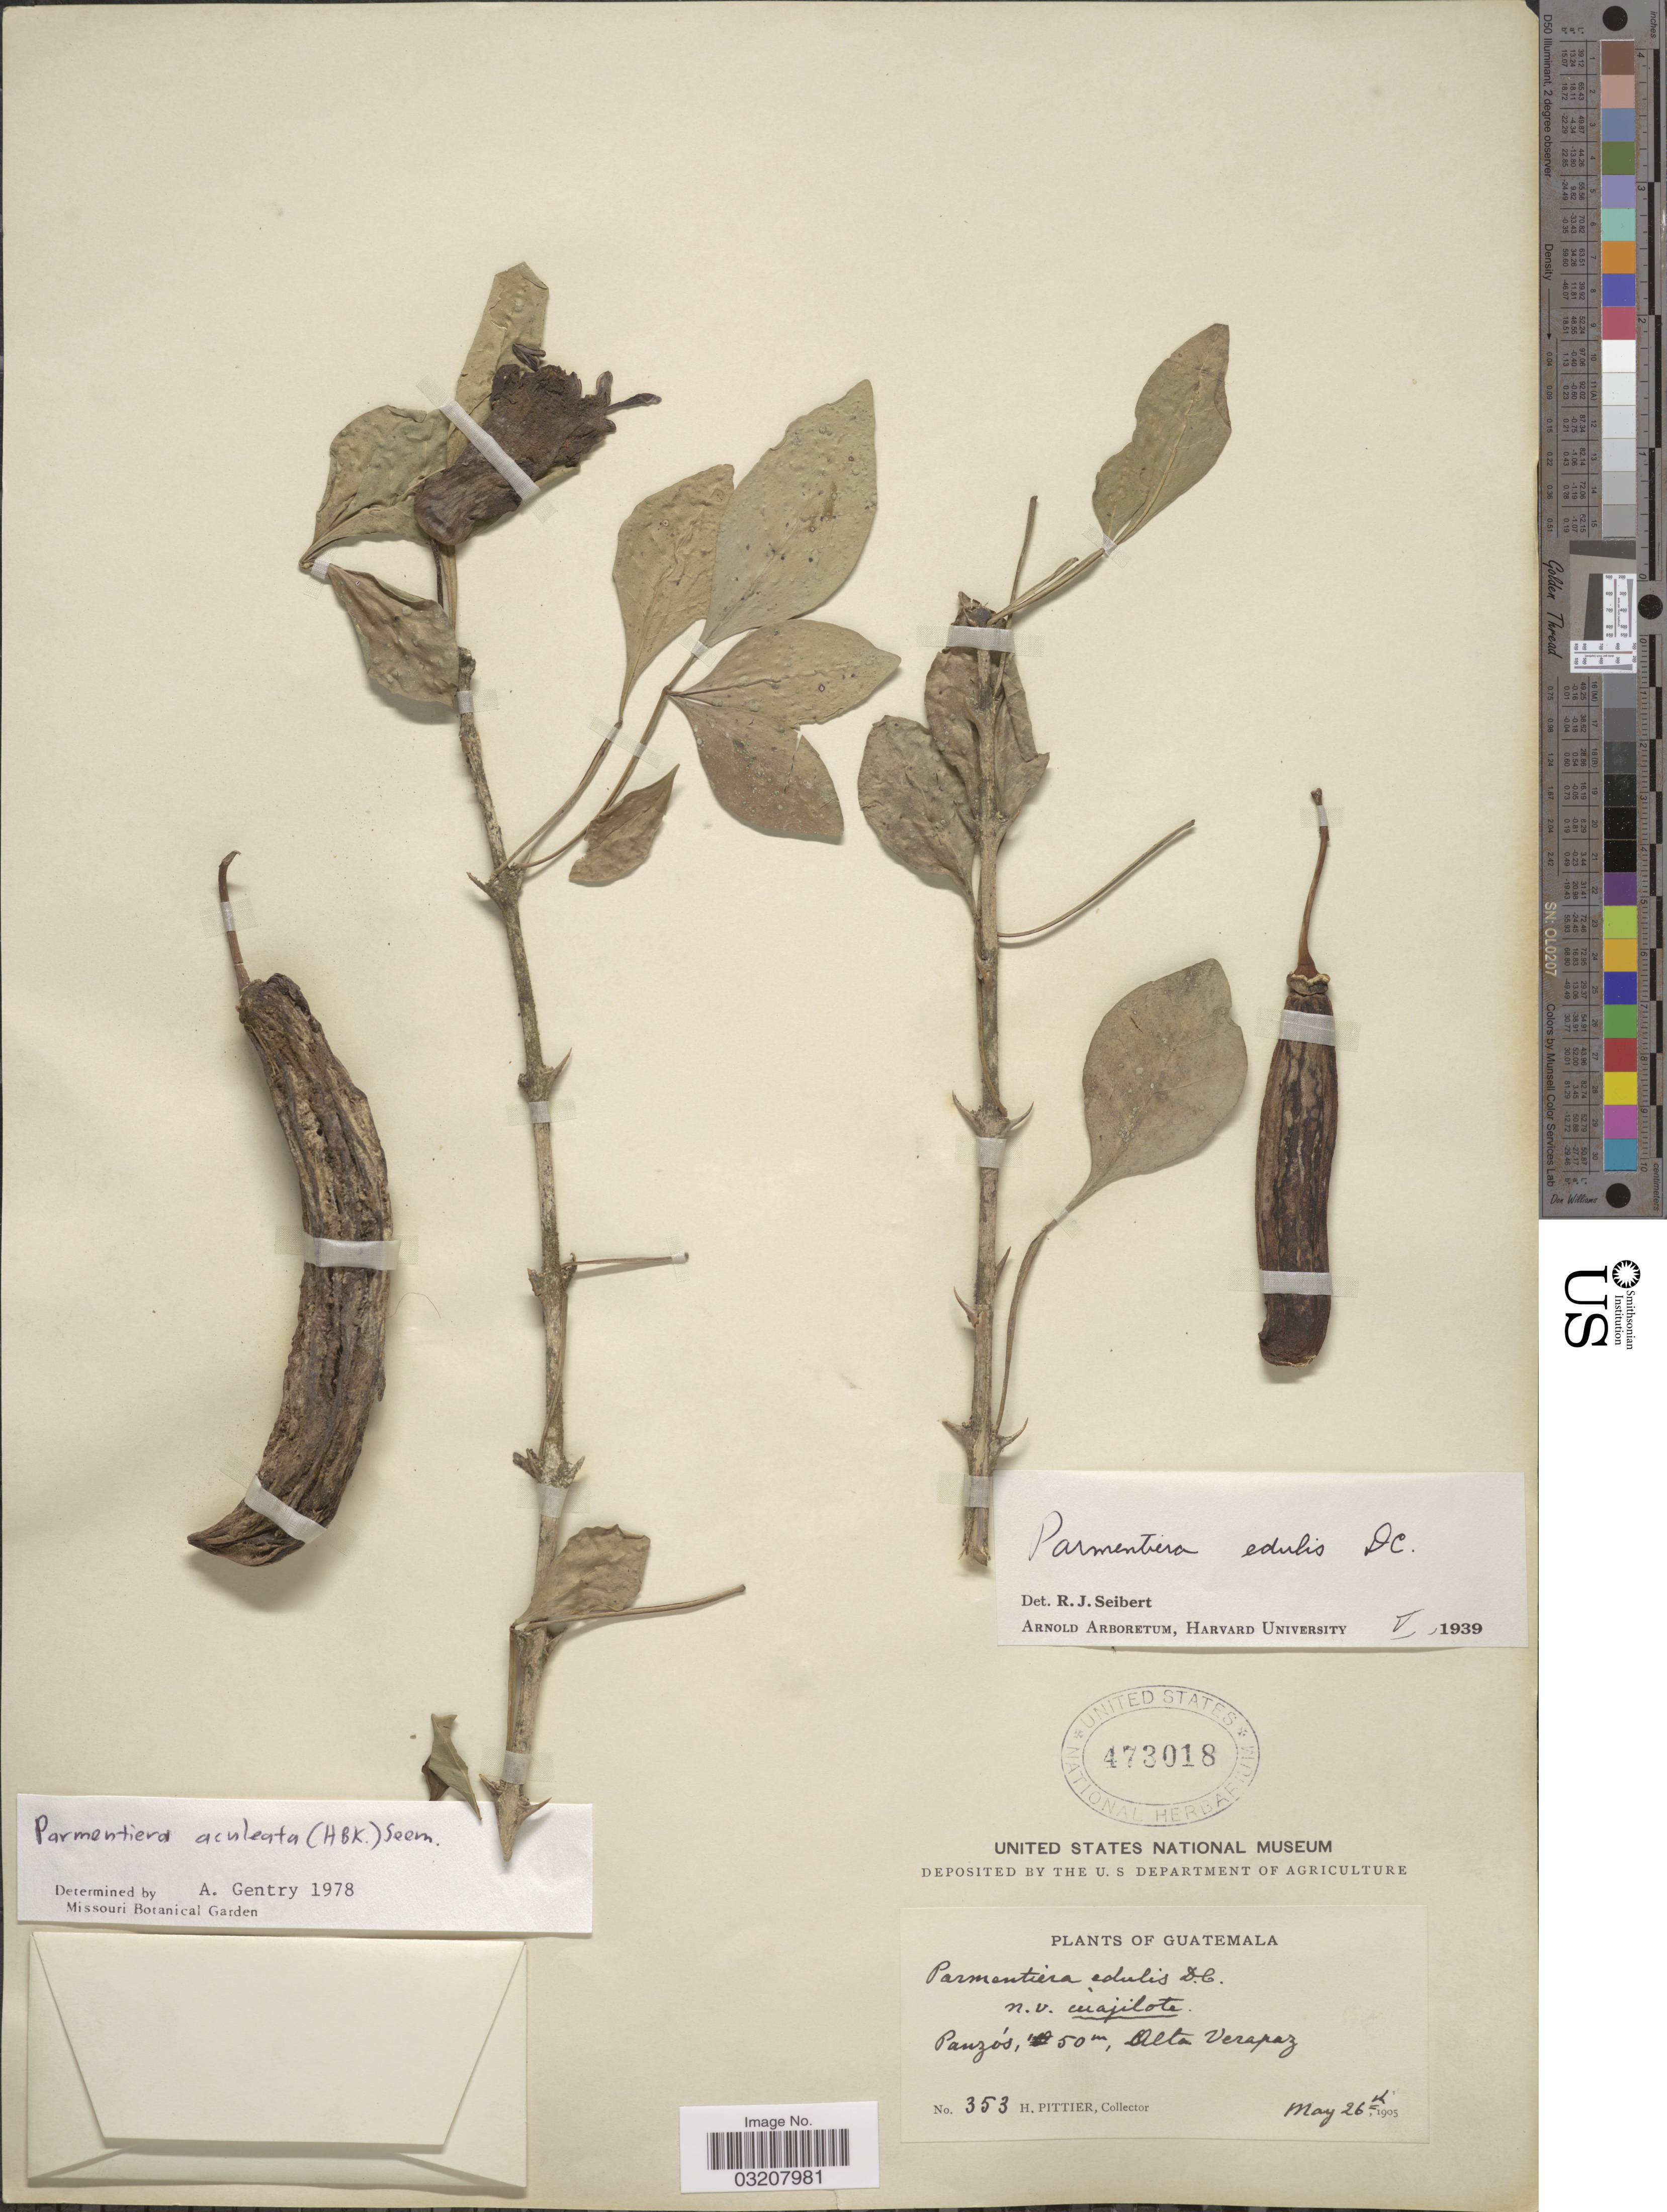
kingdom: Plantae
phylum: Tracheophyta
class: Magnoliopsida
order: Lamiales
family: Bignoniaceae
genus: Parmentiera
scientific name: Parmentiera aculeata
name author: (Kunth) Seem.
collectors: H. F. Pittier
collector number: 353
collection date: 1905-05-26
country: Guatemala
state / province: Alta Verapaz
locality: Panzós.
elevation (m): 50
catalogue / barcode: US 473018